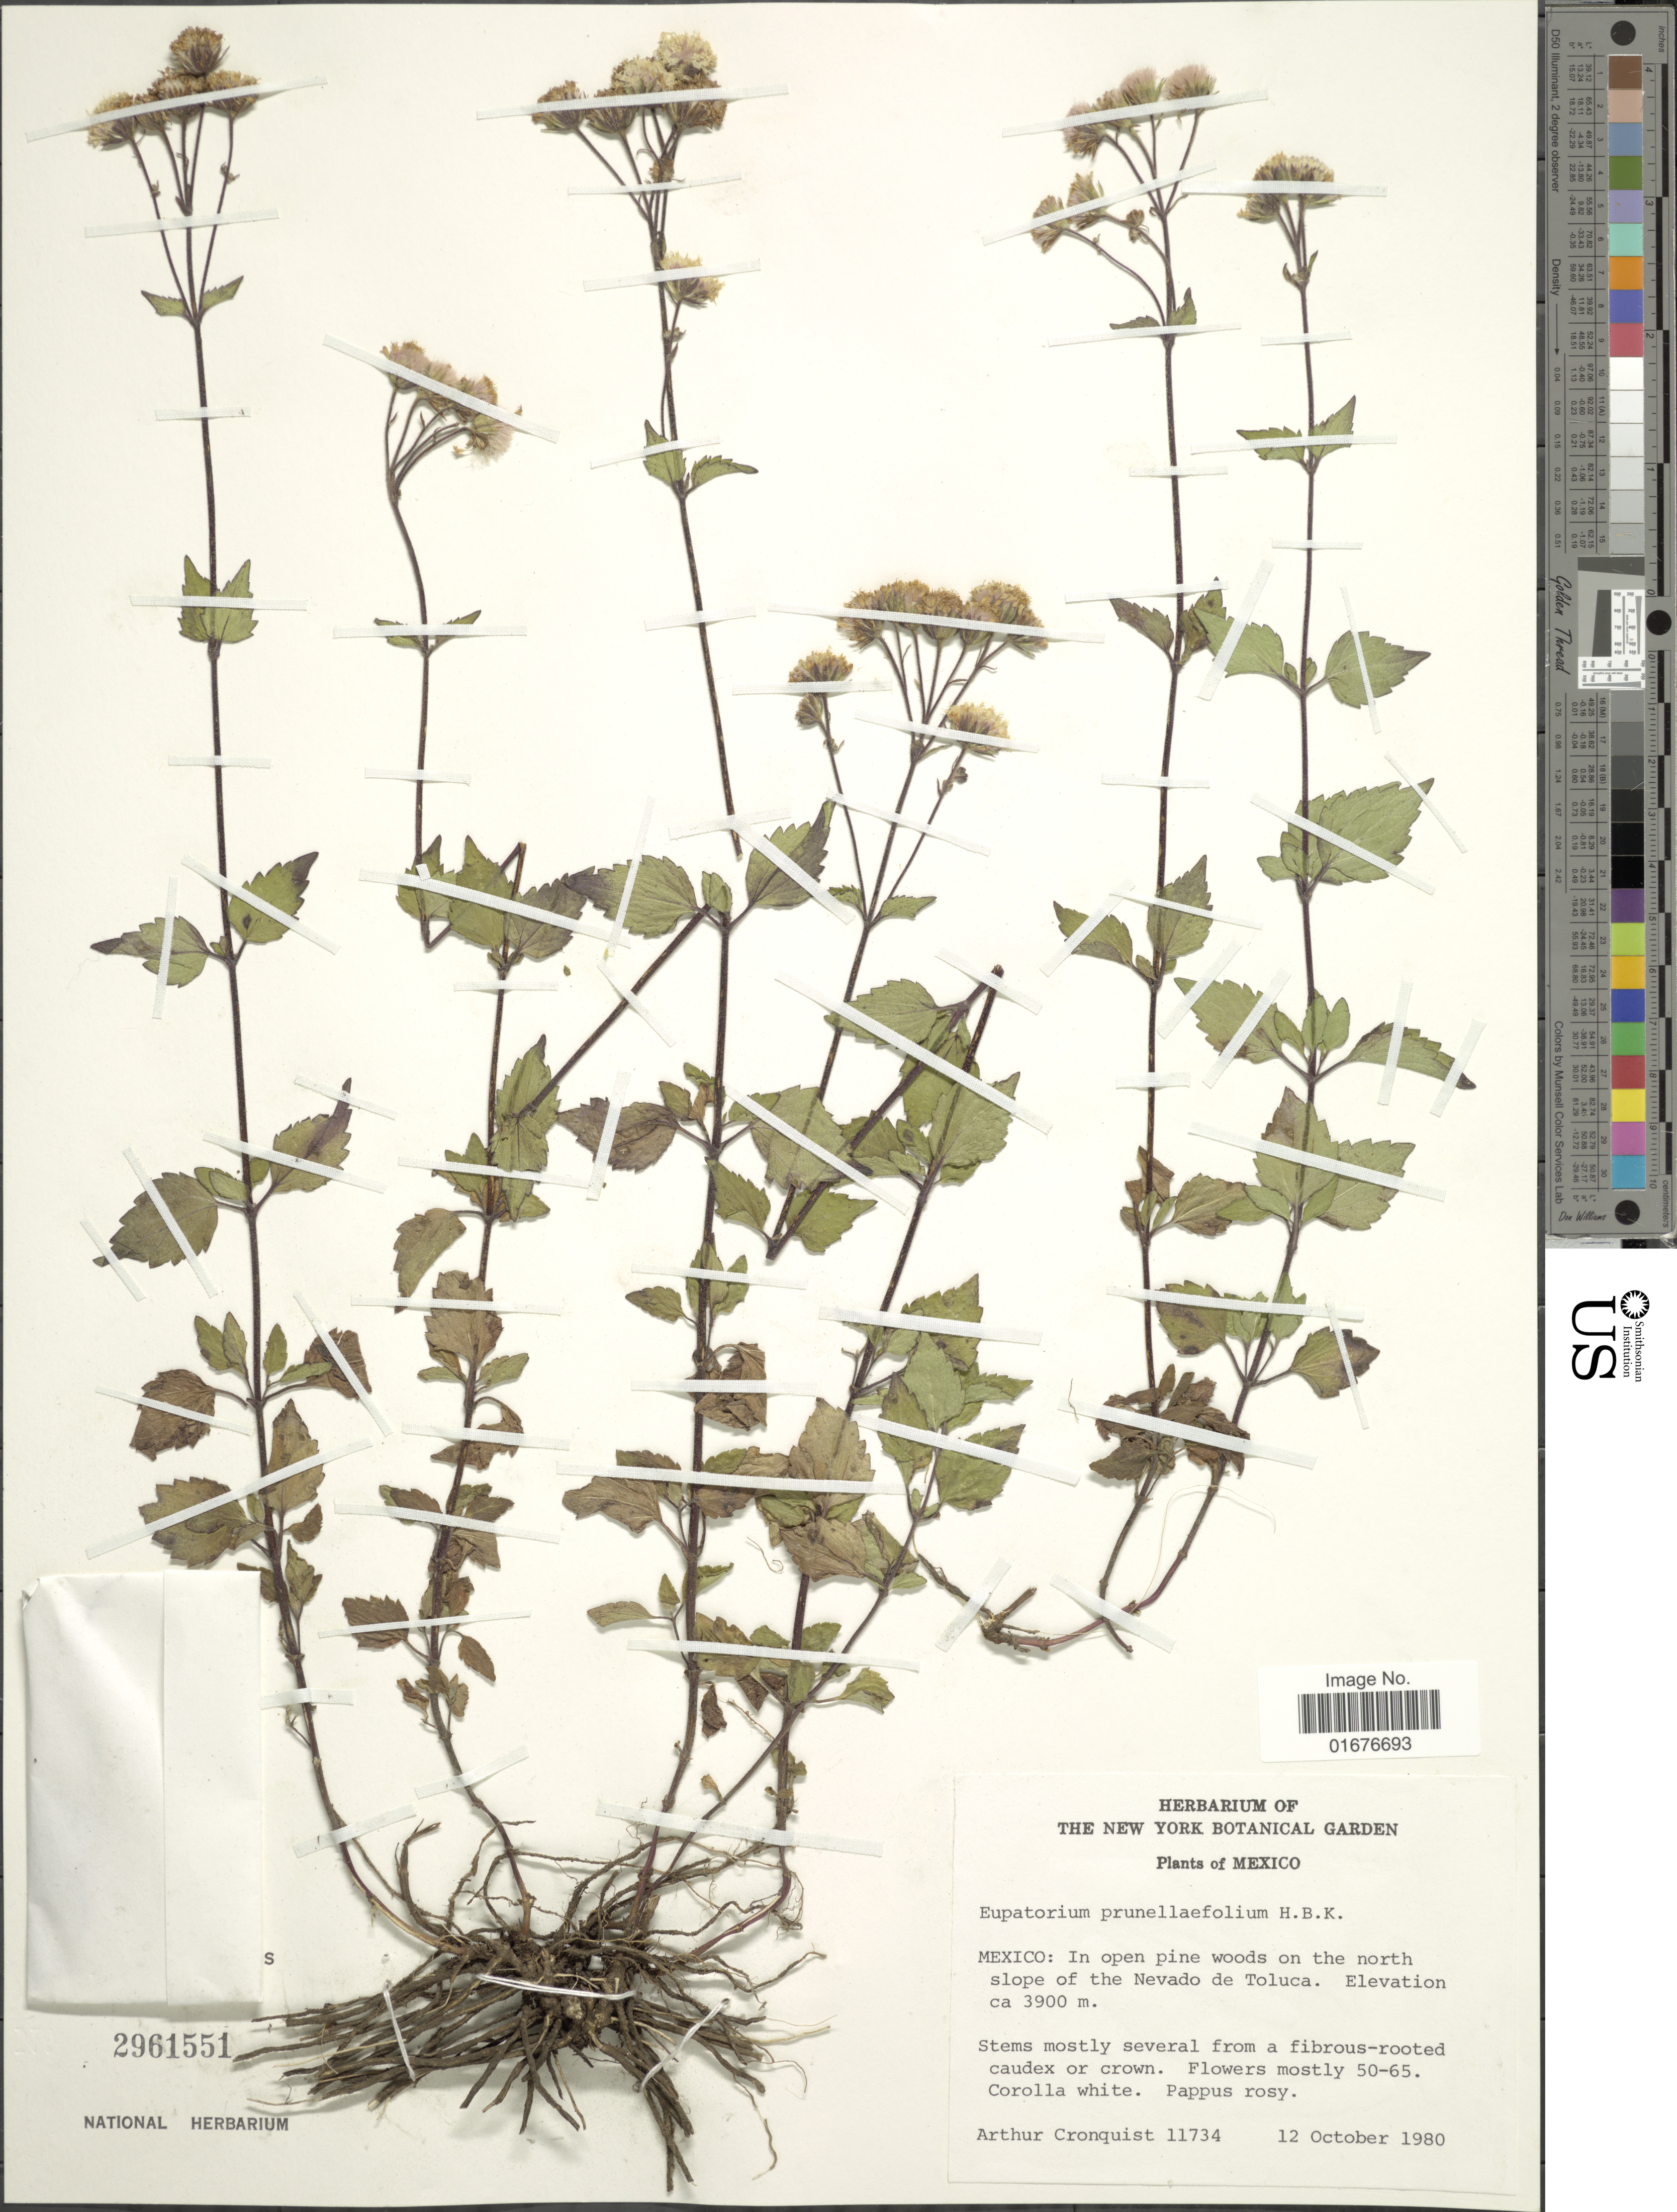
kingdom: Plantae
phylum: Tracheophyta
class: Magnoliopsida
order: Asterales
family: Asteraceae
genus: Ageratina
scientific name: Ageratina prunellaefolia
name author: (Kunth) R.M. King & H. Rob.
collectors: A. J. Cronquist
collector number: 11734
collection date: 1980-10-12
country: Mexico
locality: In open pine woods on the north slope of the Nevado de Toluca, pappus rosy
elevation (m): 3900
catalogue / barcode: US 2961551